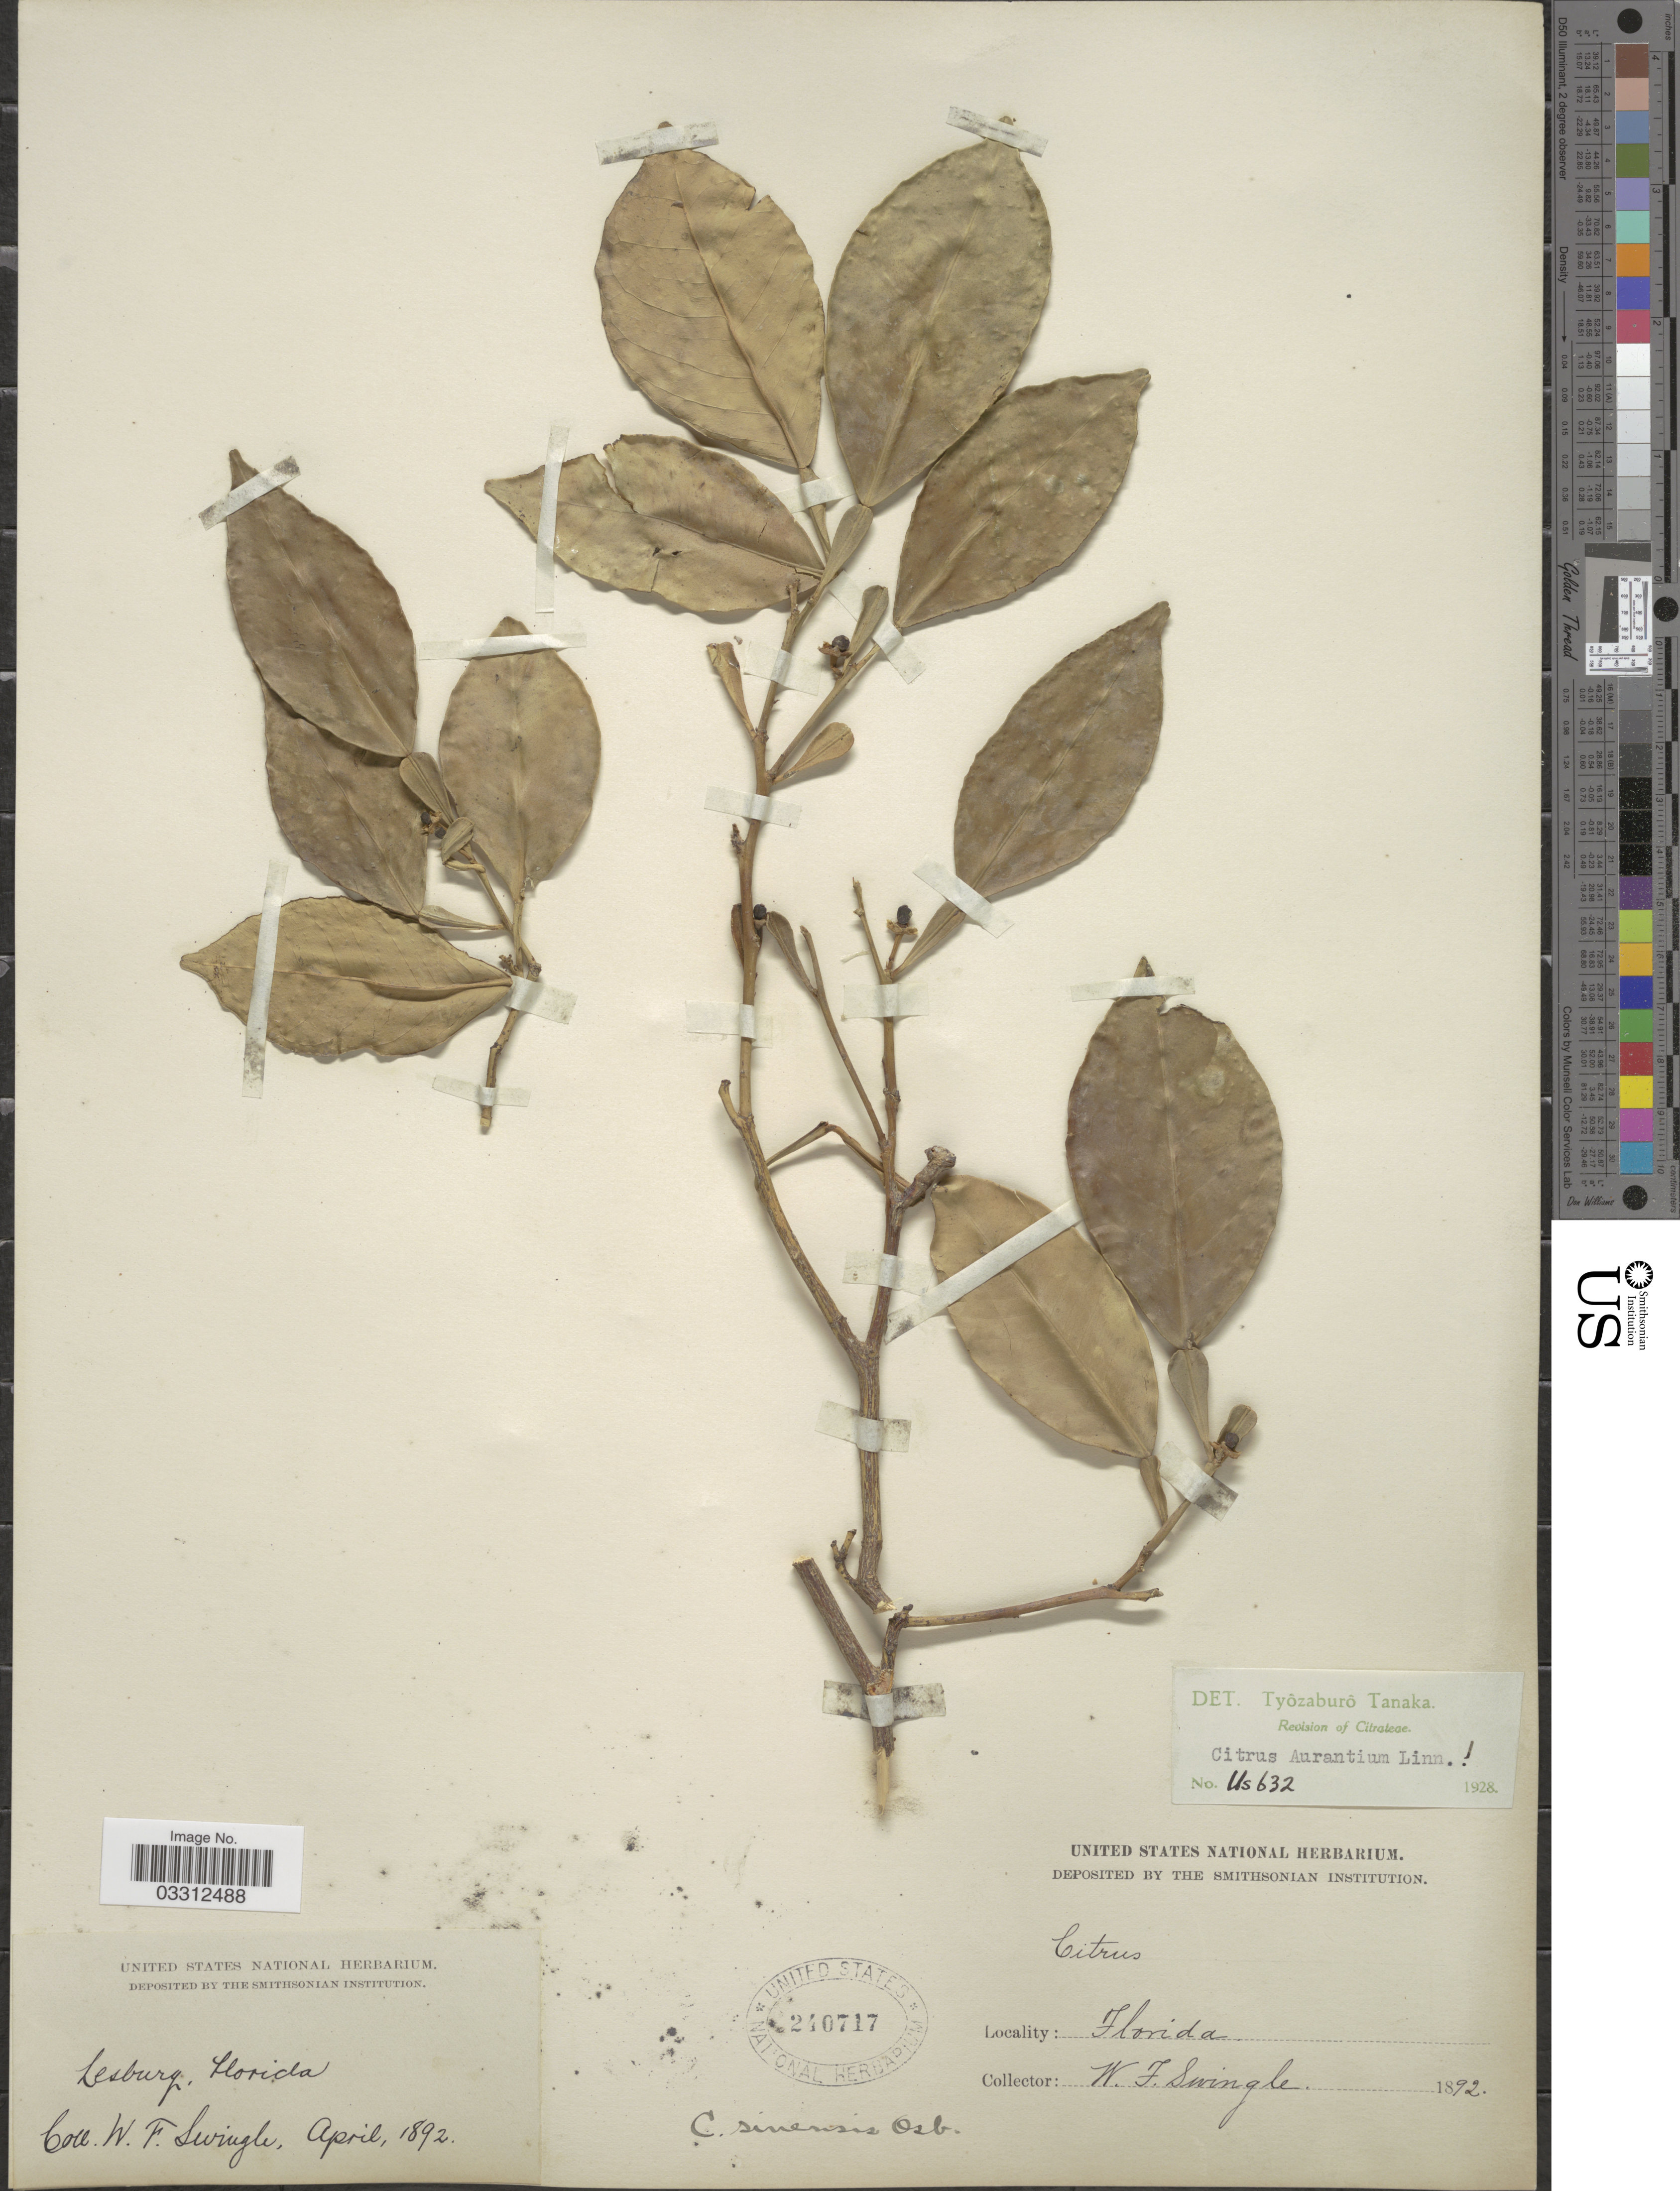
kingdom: Plantae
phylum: Tracheophyta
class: Magnoliopsida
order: Sapindales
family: Rutaceae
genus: Citrus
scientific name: Citrus x aurantium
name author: L.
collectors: W. Swingle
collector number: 2140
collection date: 1892-04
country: United States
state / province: Florida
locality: Lesburg.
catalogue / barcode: US 240717